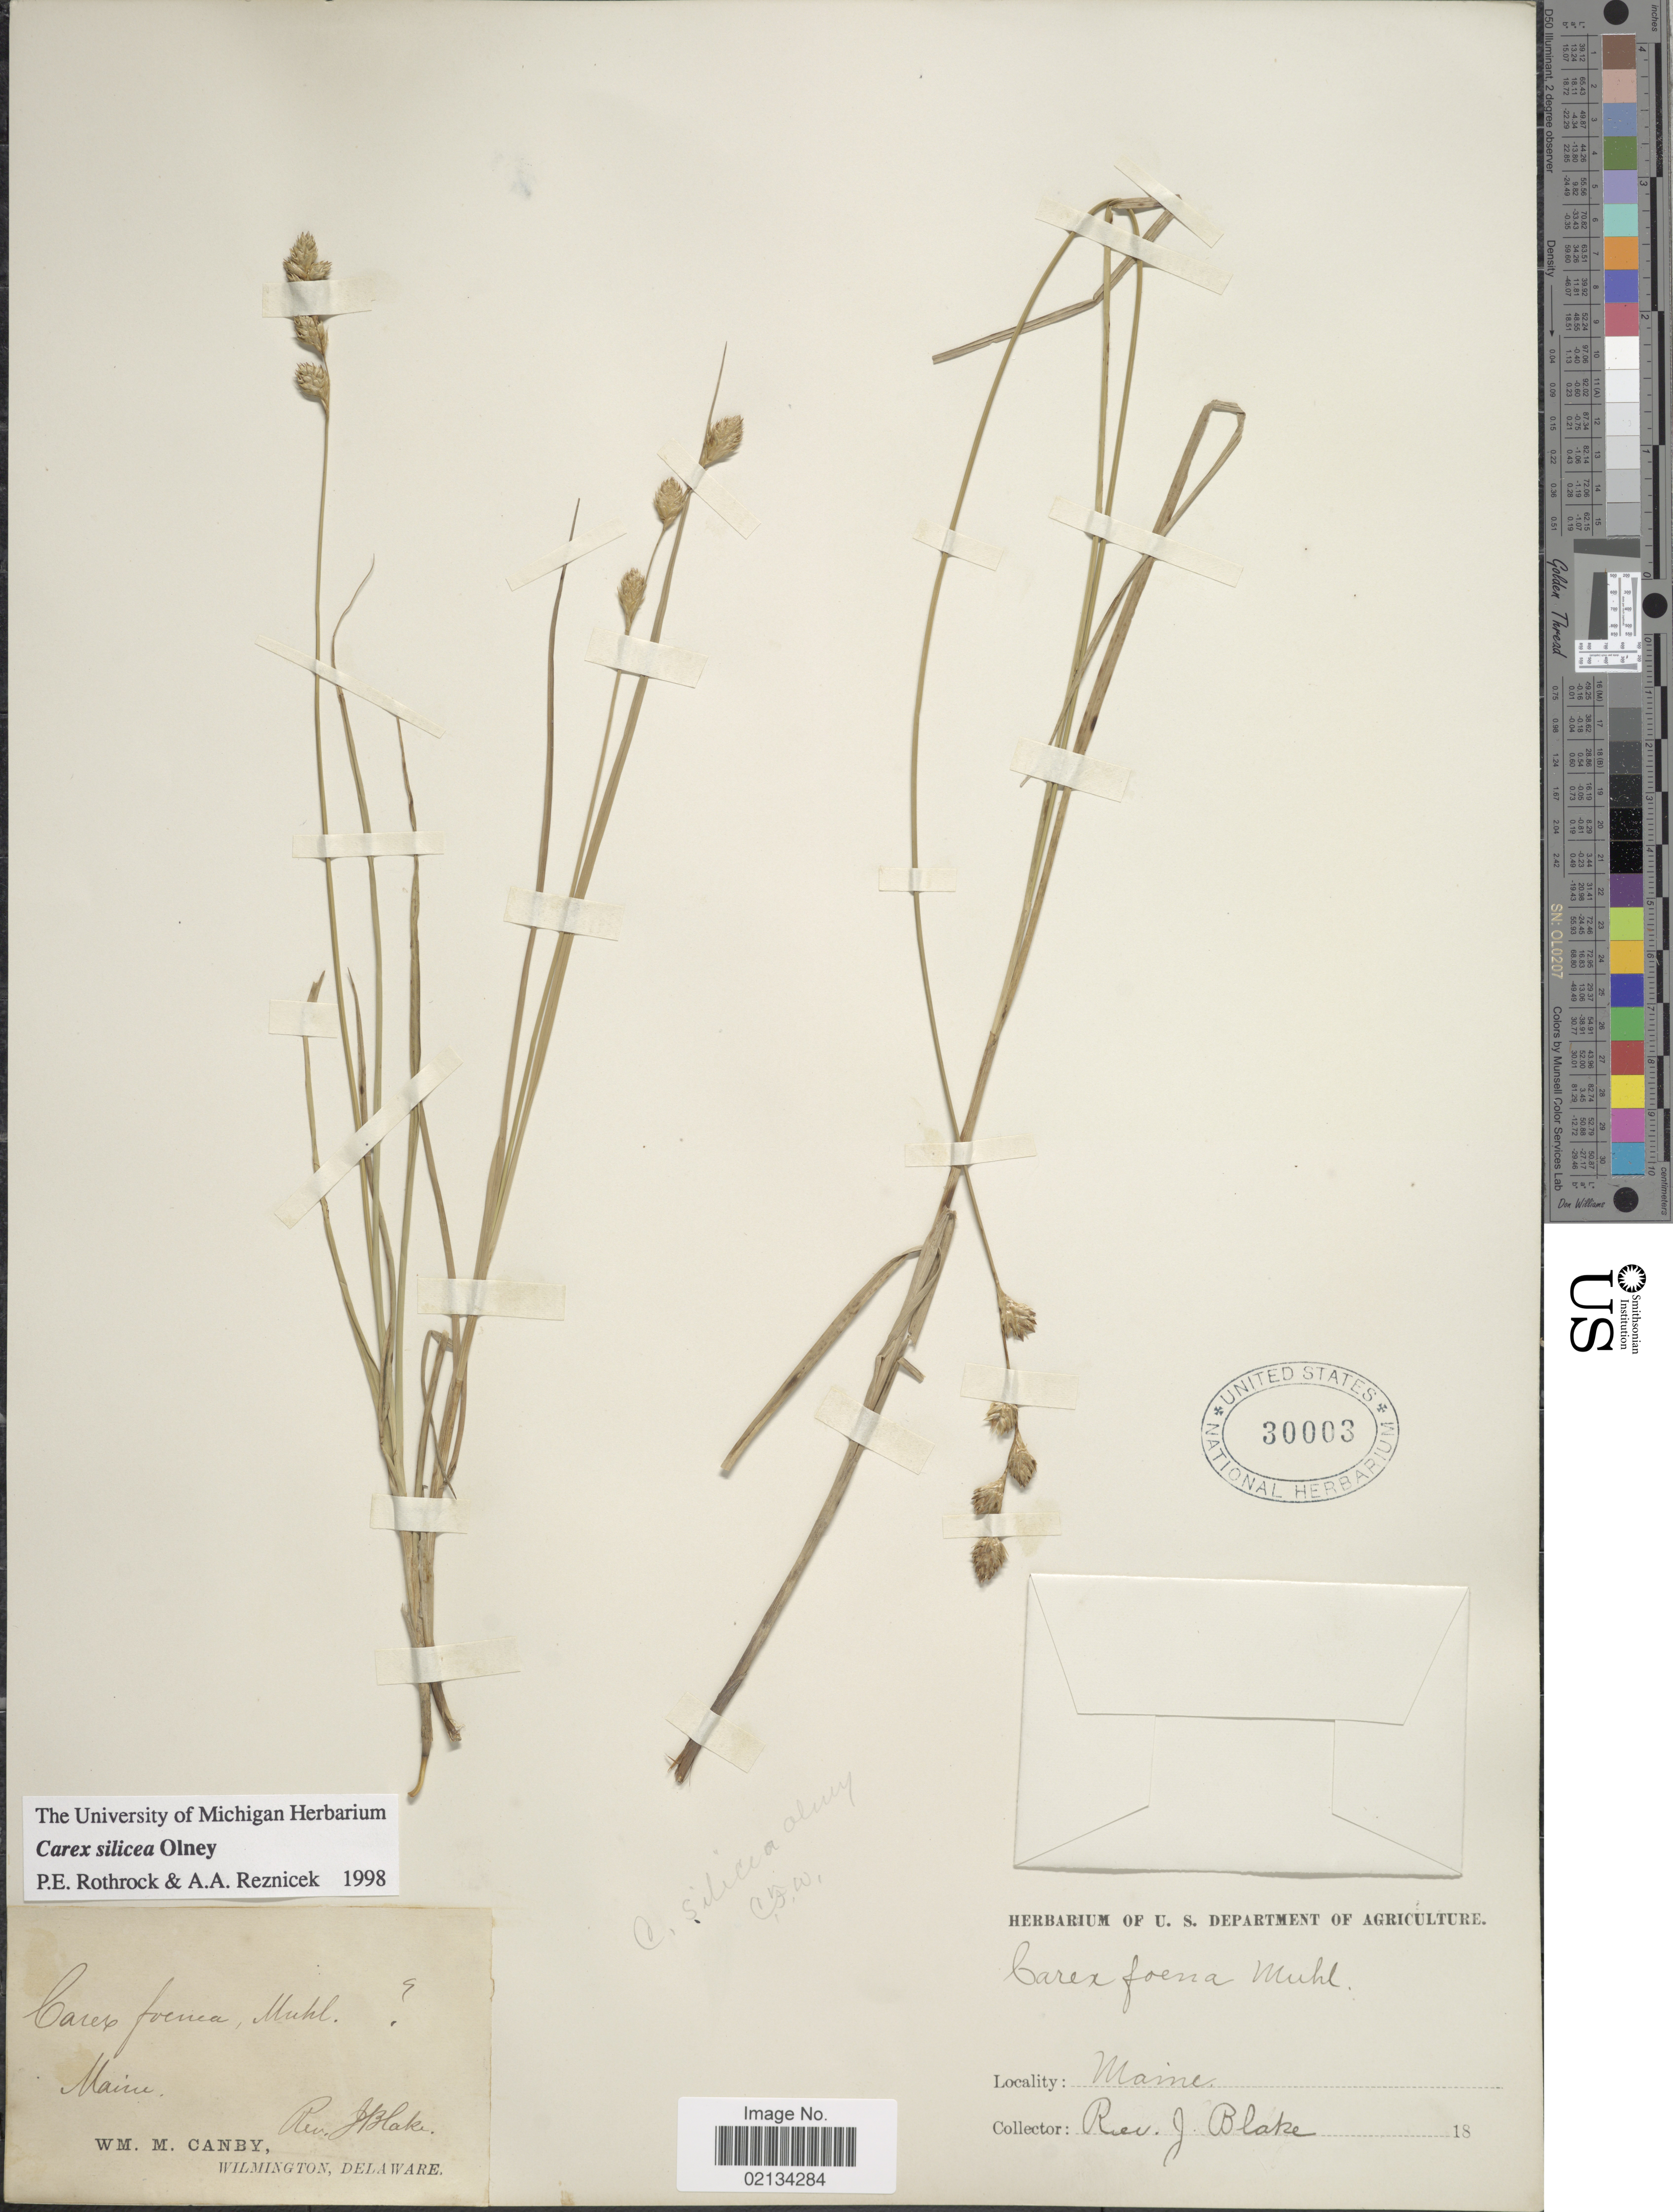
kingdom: Plantae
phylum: Tracheophyta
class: Liliopsida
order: Poales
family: Cyperaceae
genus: Carex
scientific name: Carex silicea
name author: Olney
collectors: W. M. Canby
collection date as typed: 18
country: United States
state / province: Maine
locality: Riv. JBlake [unsure placement].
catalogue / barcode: US 30003